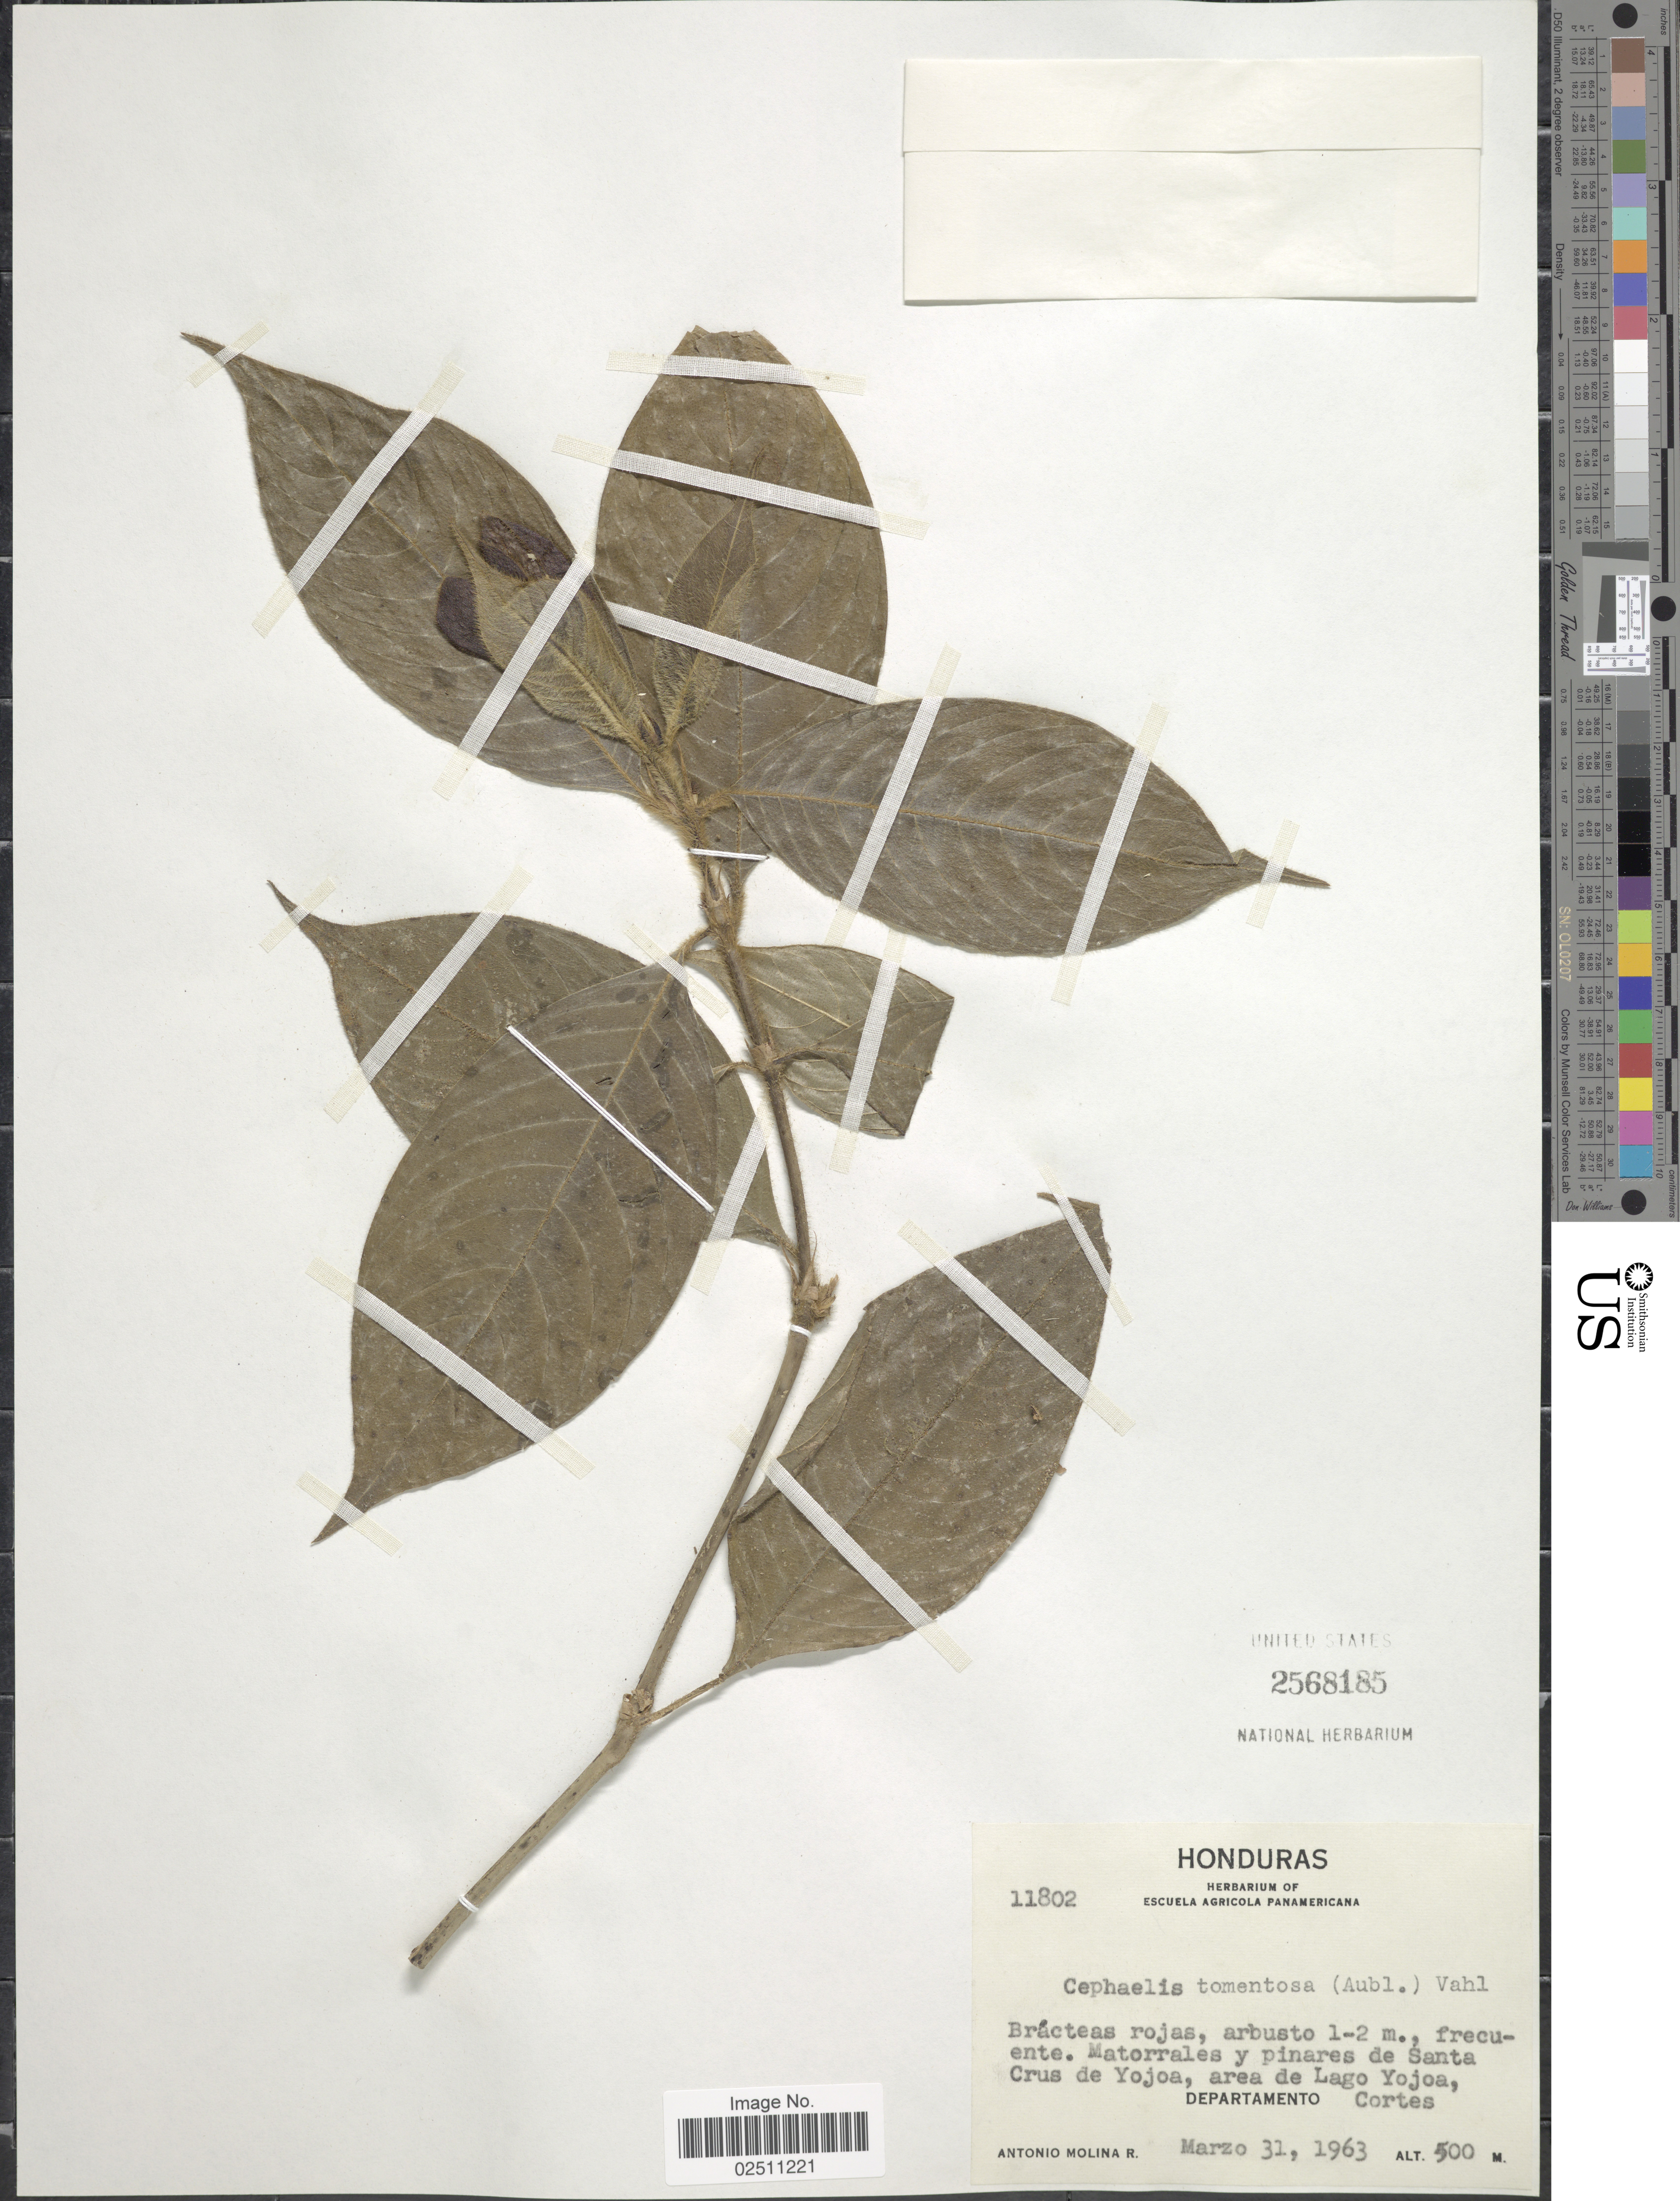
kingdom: Plantae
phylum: Tracheophyta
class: Magnoliopsida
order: Gentianales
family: Rubiaceae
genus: Psychotria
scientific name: Psychotria poeppigiana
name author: Müll. Arg.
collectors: A. Molina R.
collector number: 11802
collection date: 1963-03-31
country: Honduras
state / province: Cortés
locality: Matorrales y pinares de Santa Crus de Yojoa, area de Lago Yojoa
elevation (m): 500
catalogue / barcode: US 2568185